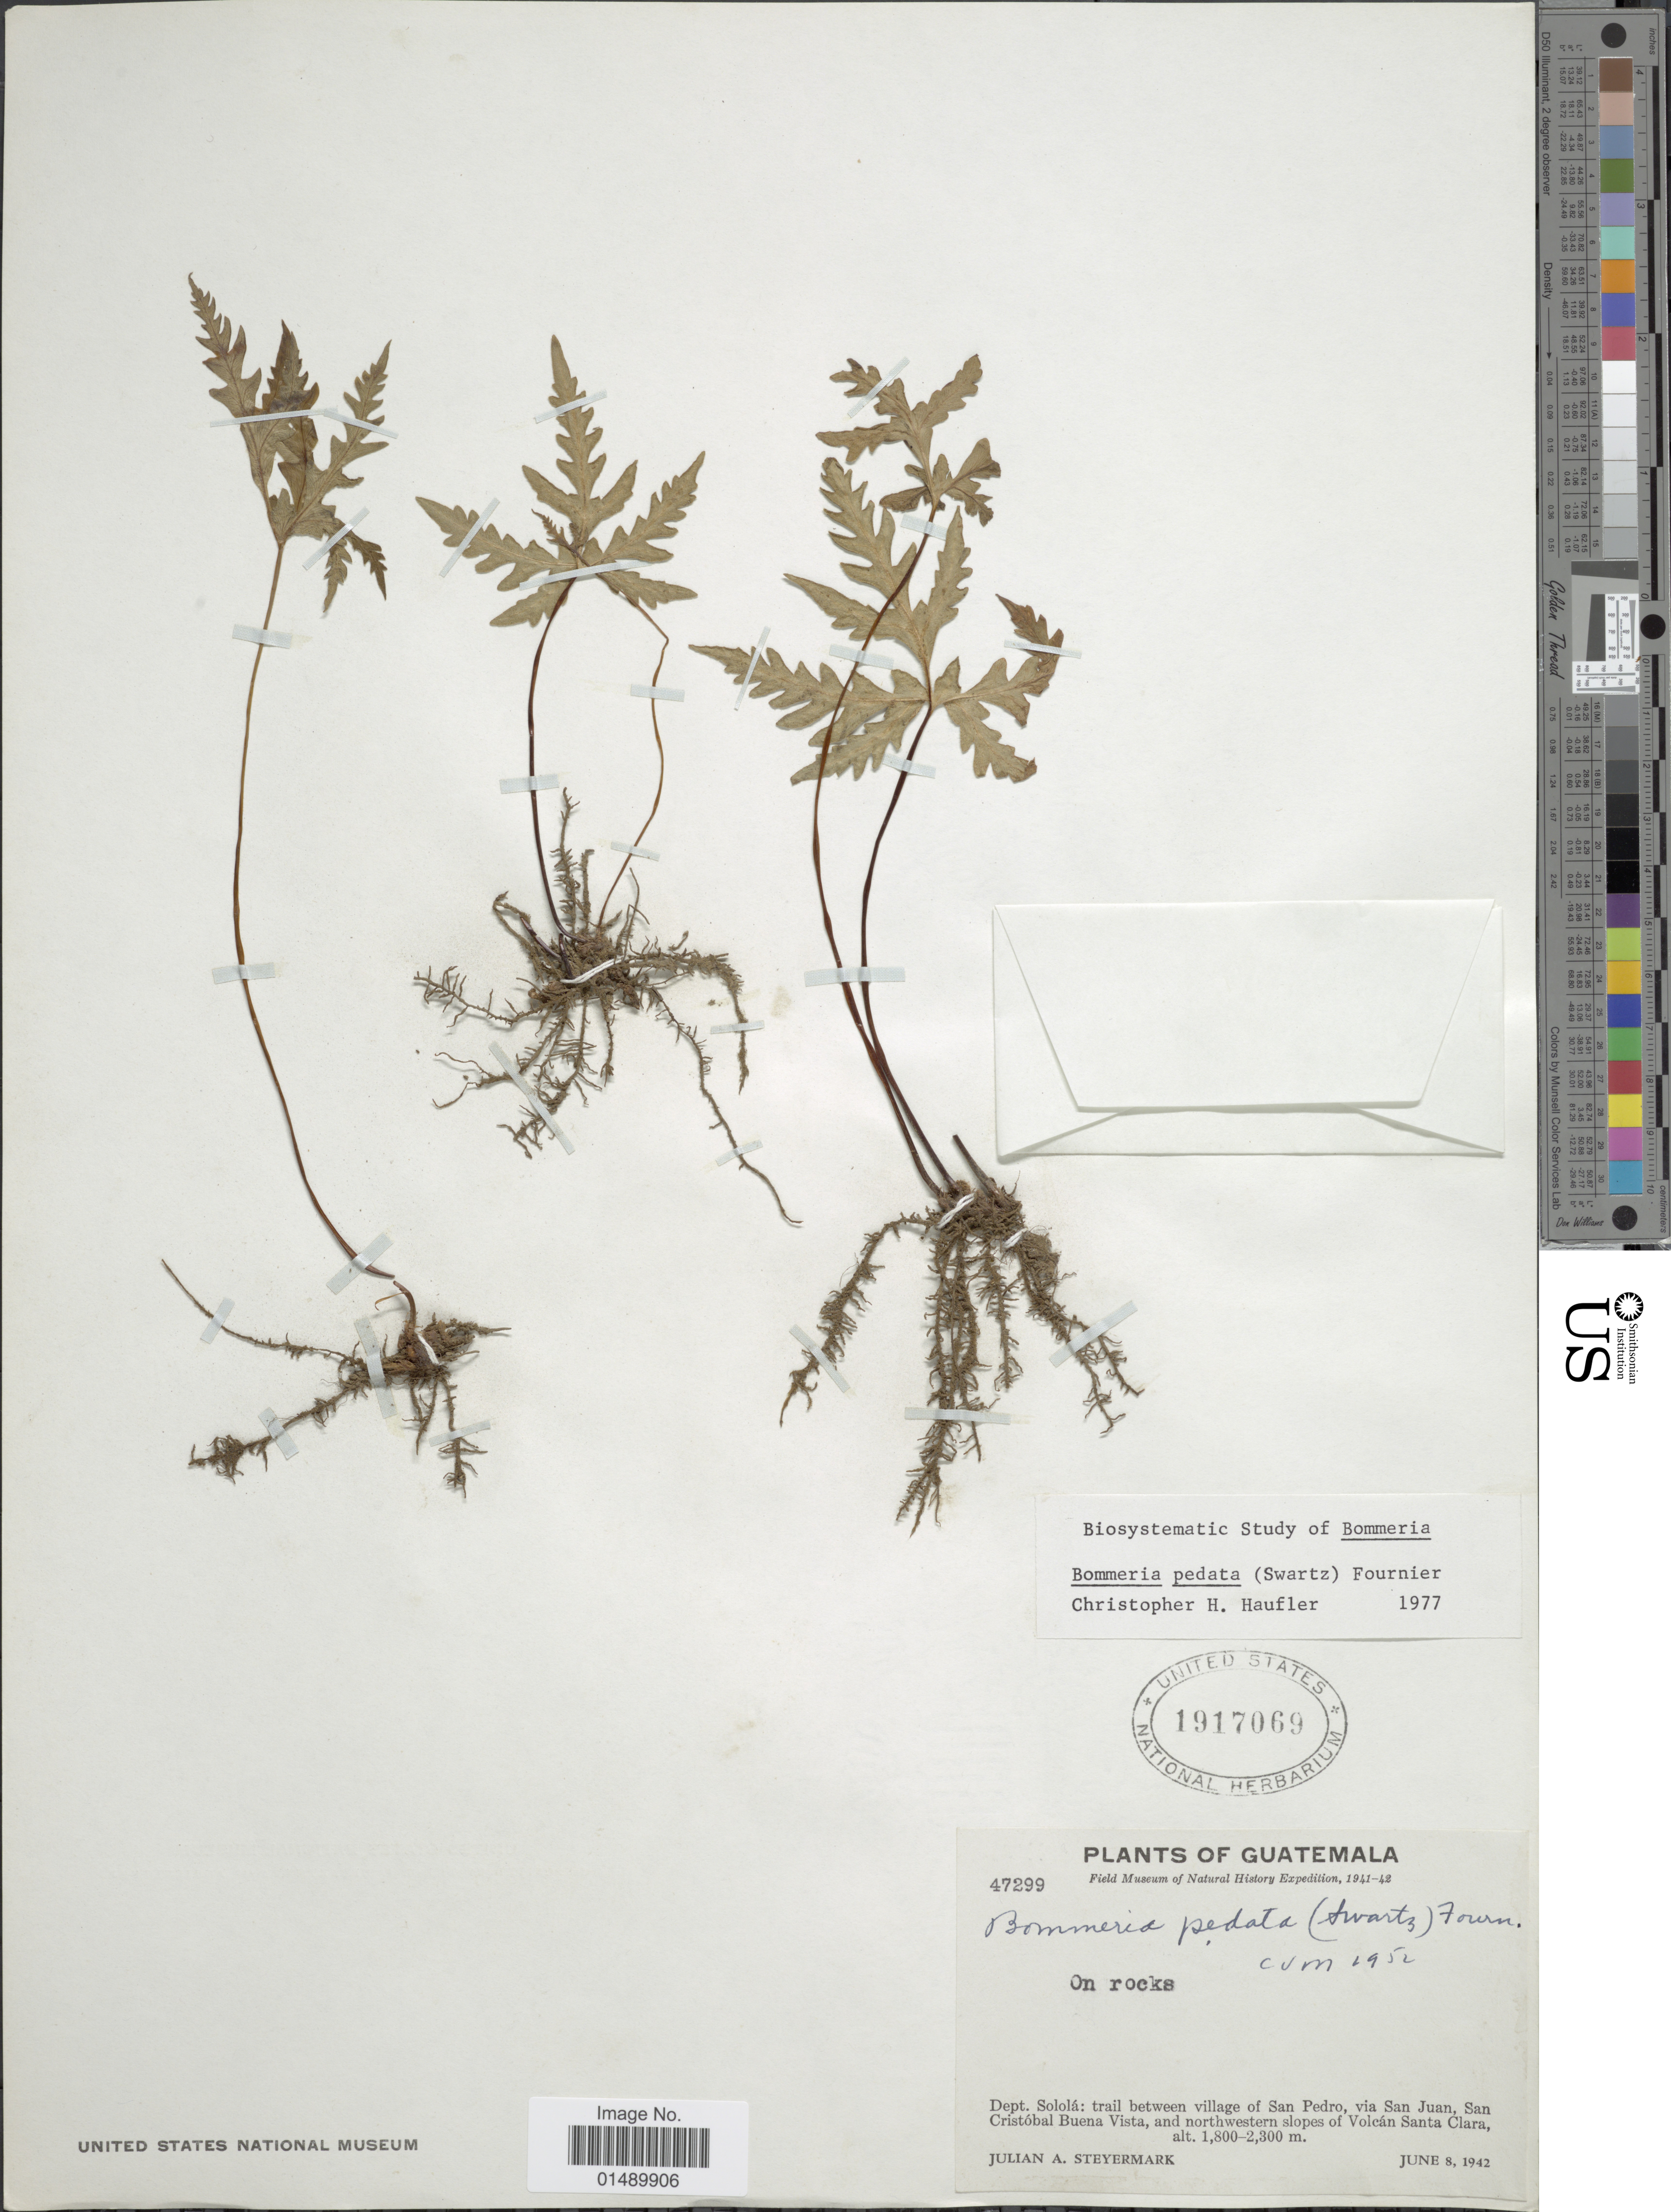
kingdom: Plantae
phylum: Tracheophyta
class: Polypodiopsida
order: Polypodiales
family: Pteridaceae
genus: Bommeria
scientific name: Bommeria pedata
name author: (Sw.) E. Fourn.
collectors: J. Steyermark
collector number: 47299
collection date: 1942-06-08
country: Guatemala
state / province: Sololá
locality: Guatemala, Dept. Solola: trail between village of San Pedro, via San Juan, San Cristobal Buena Vista, and northwestern slopes of Volcan Santa Clara.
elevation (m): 1800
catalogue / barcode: US 1917069